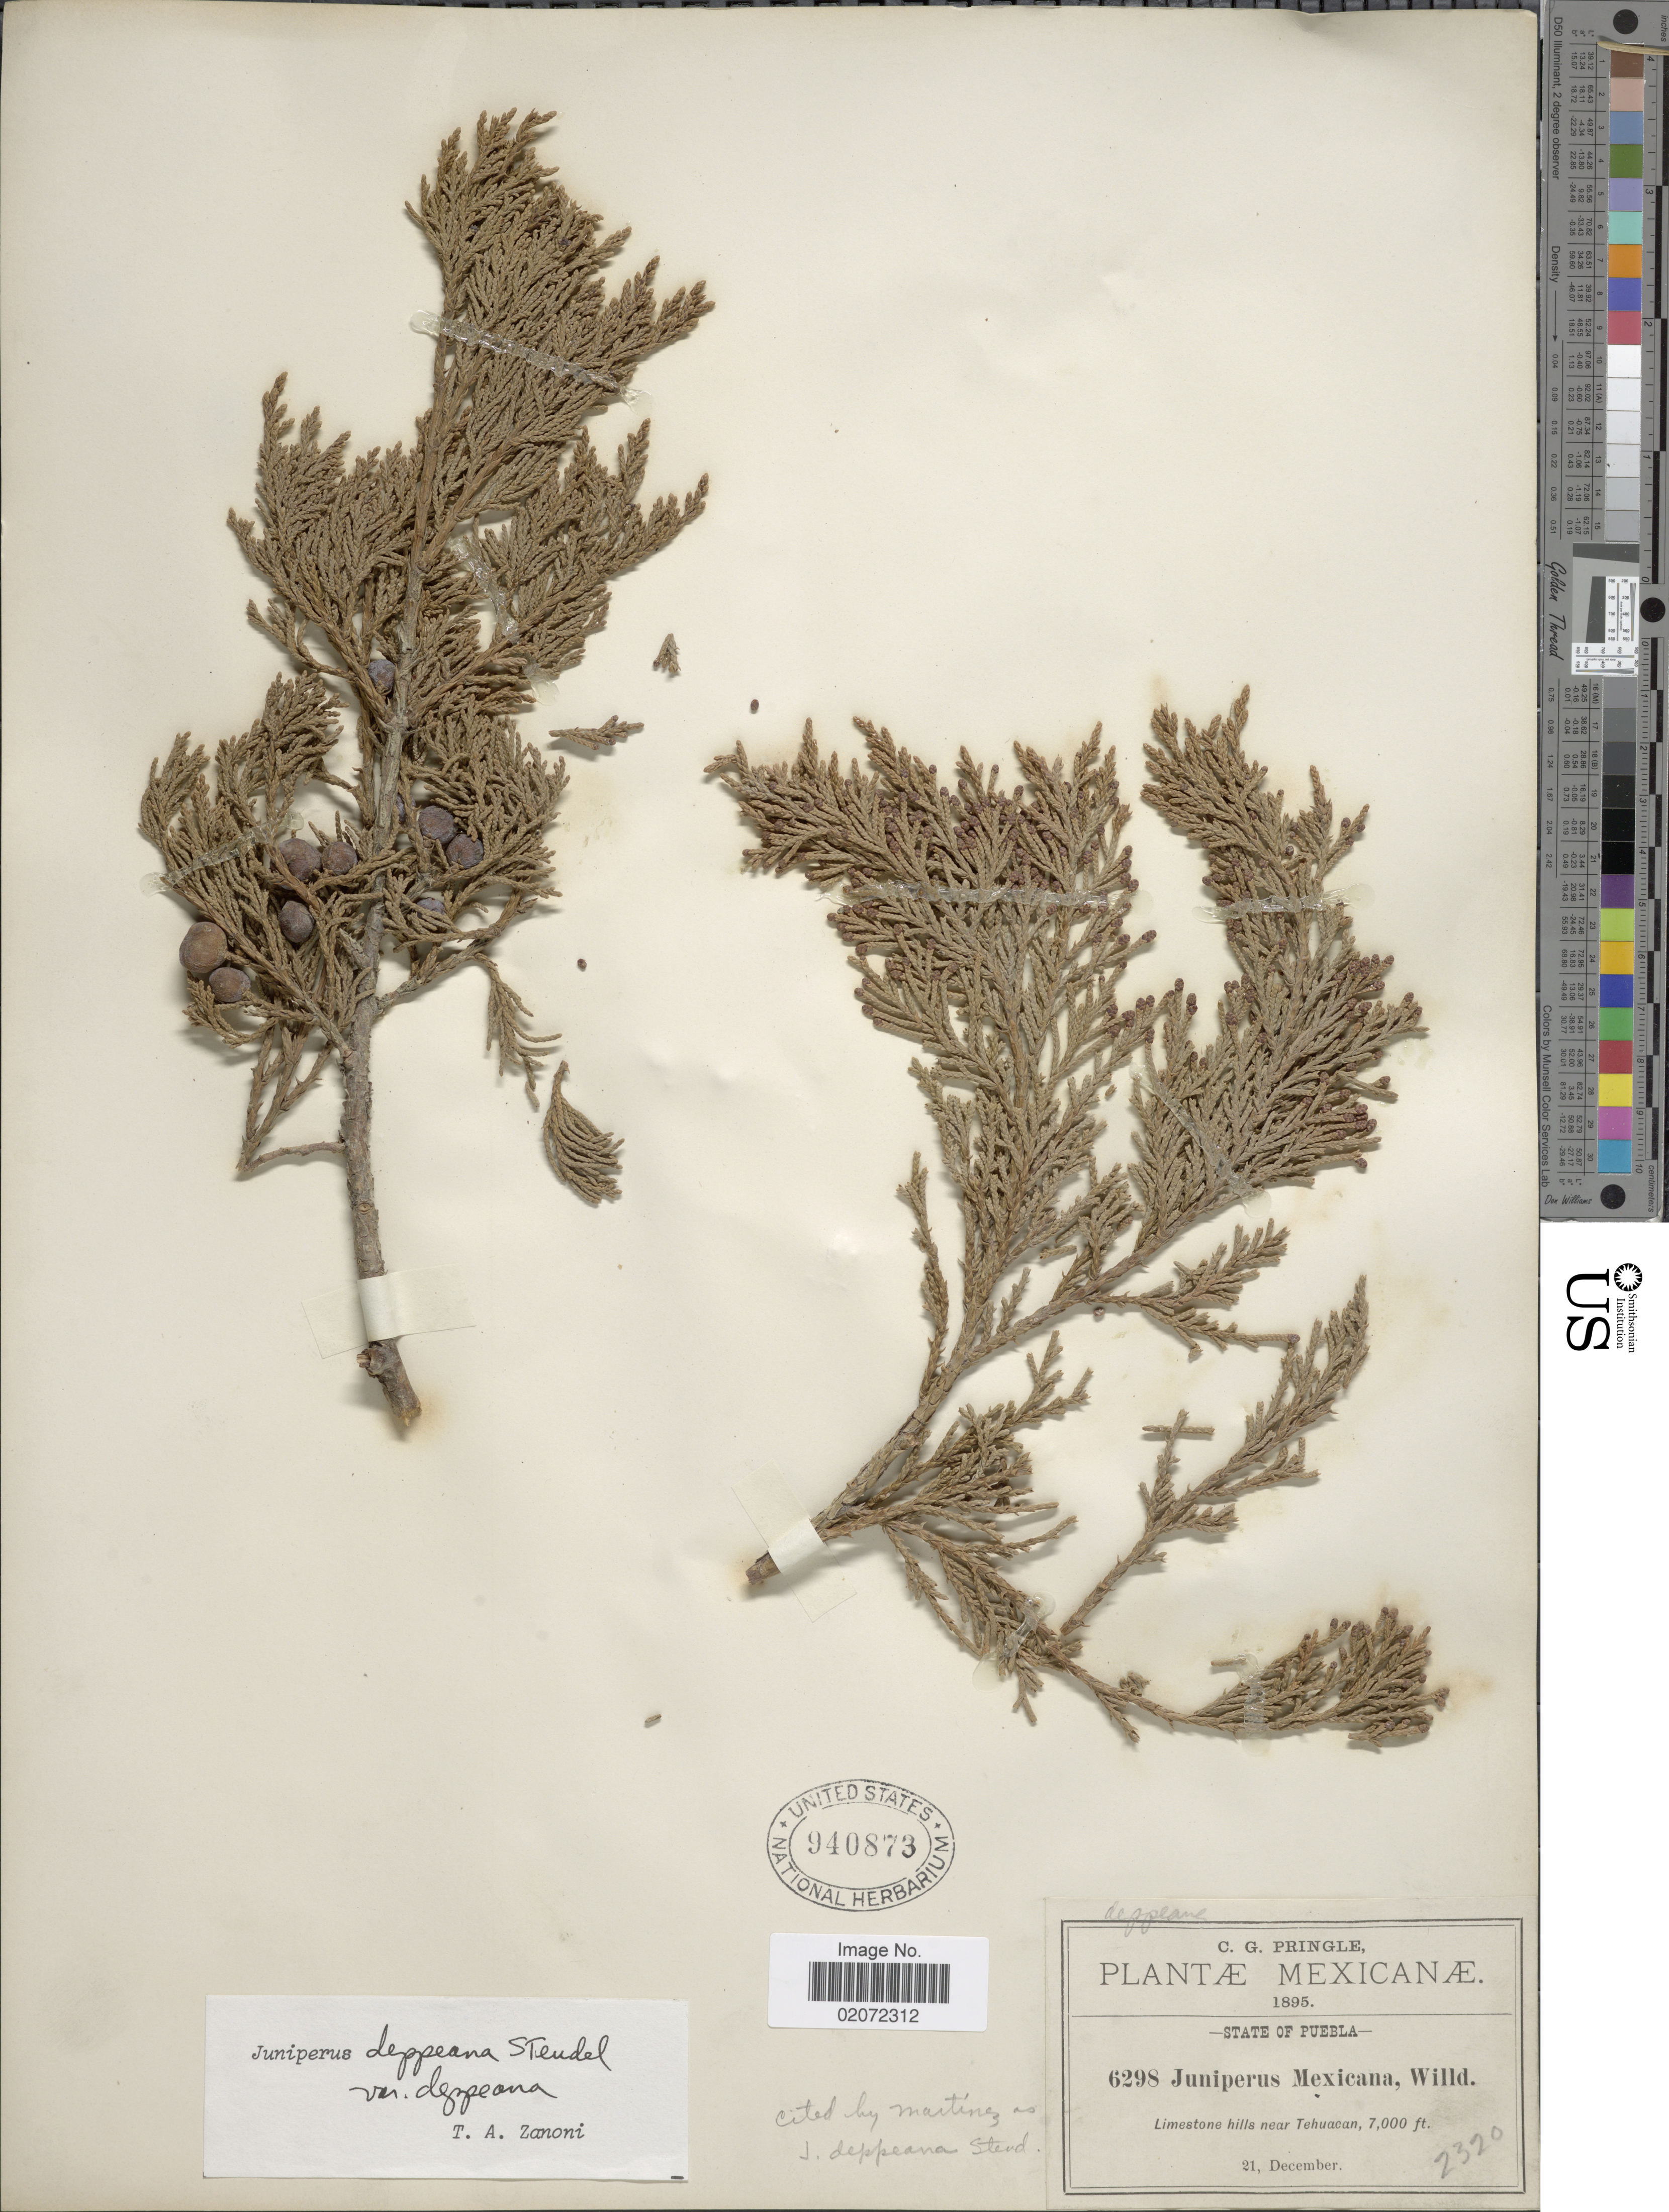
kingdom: Plantae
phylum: Tracheophyta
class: Pinopsida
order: Pinales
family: Cupressaceae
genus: Juniperus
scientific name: Juniperus deppeana var. deppeana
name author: Steud.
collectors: C. G. Pringle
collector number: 6298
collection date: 1895-12-21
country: Mexico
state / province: Puebla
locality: Near Tehuacan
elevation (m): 2134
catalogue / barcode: US 940873